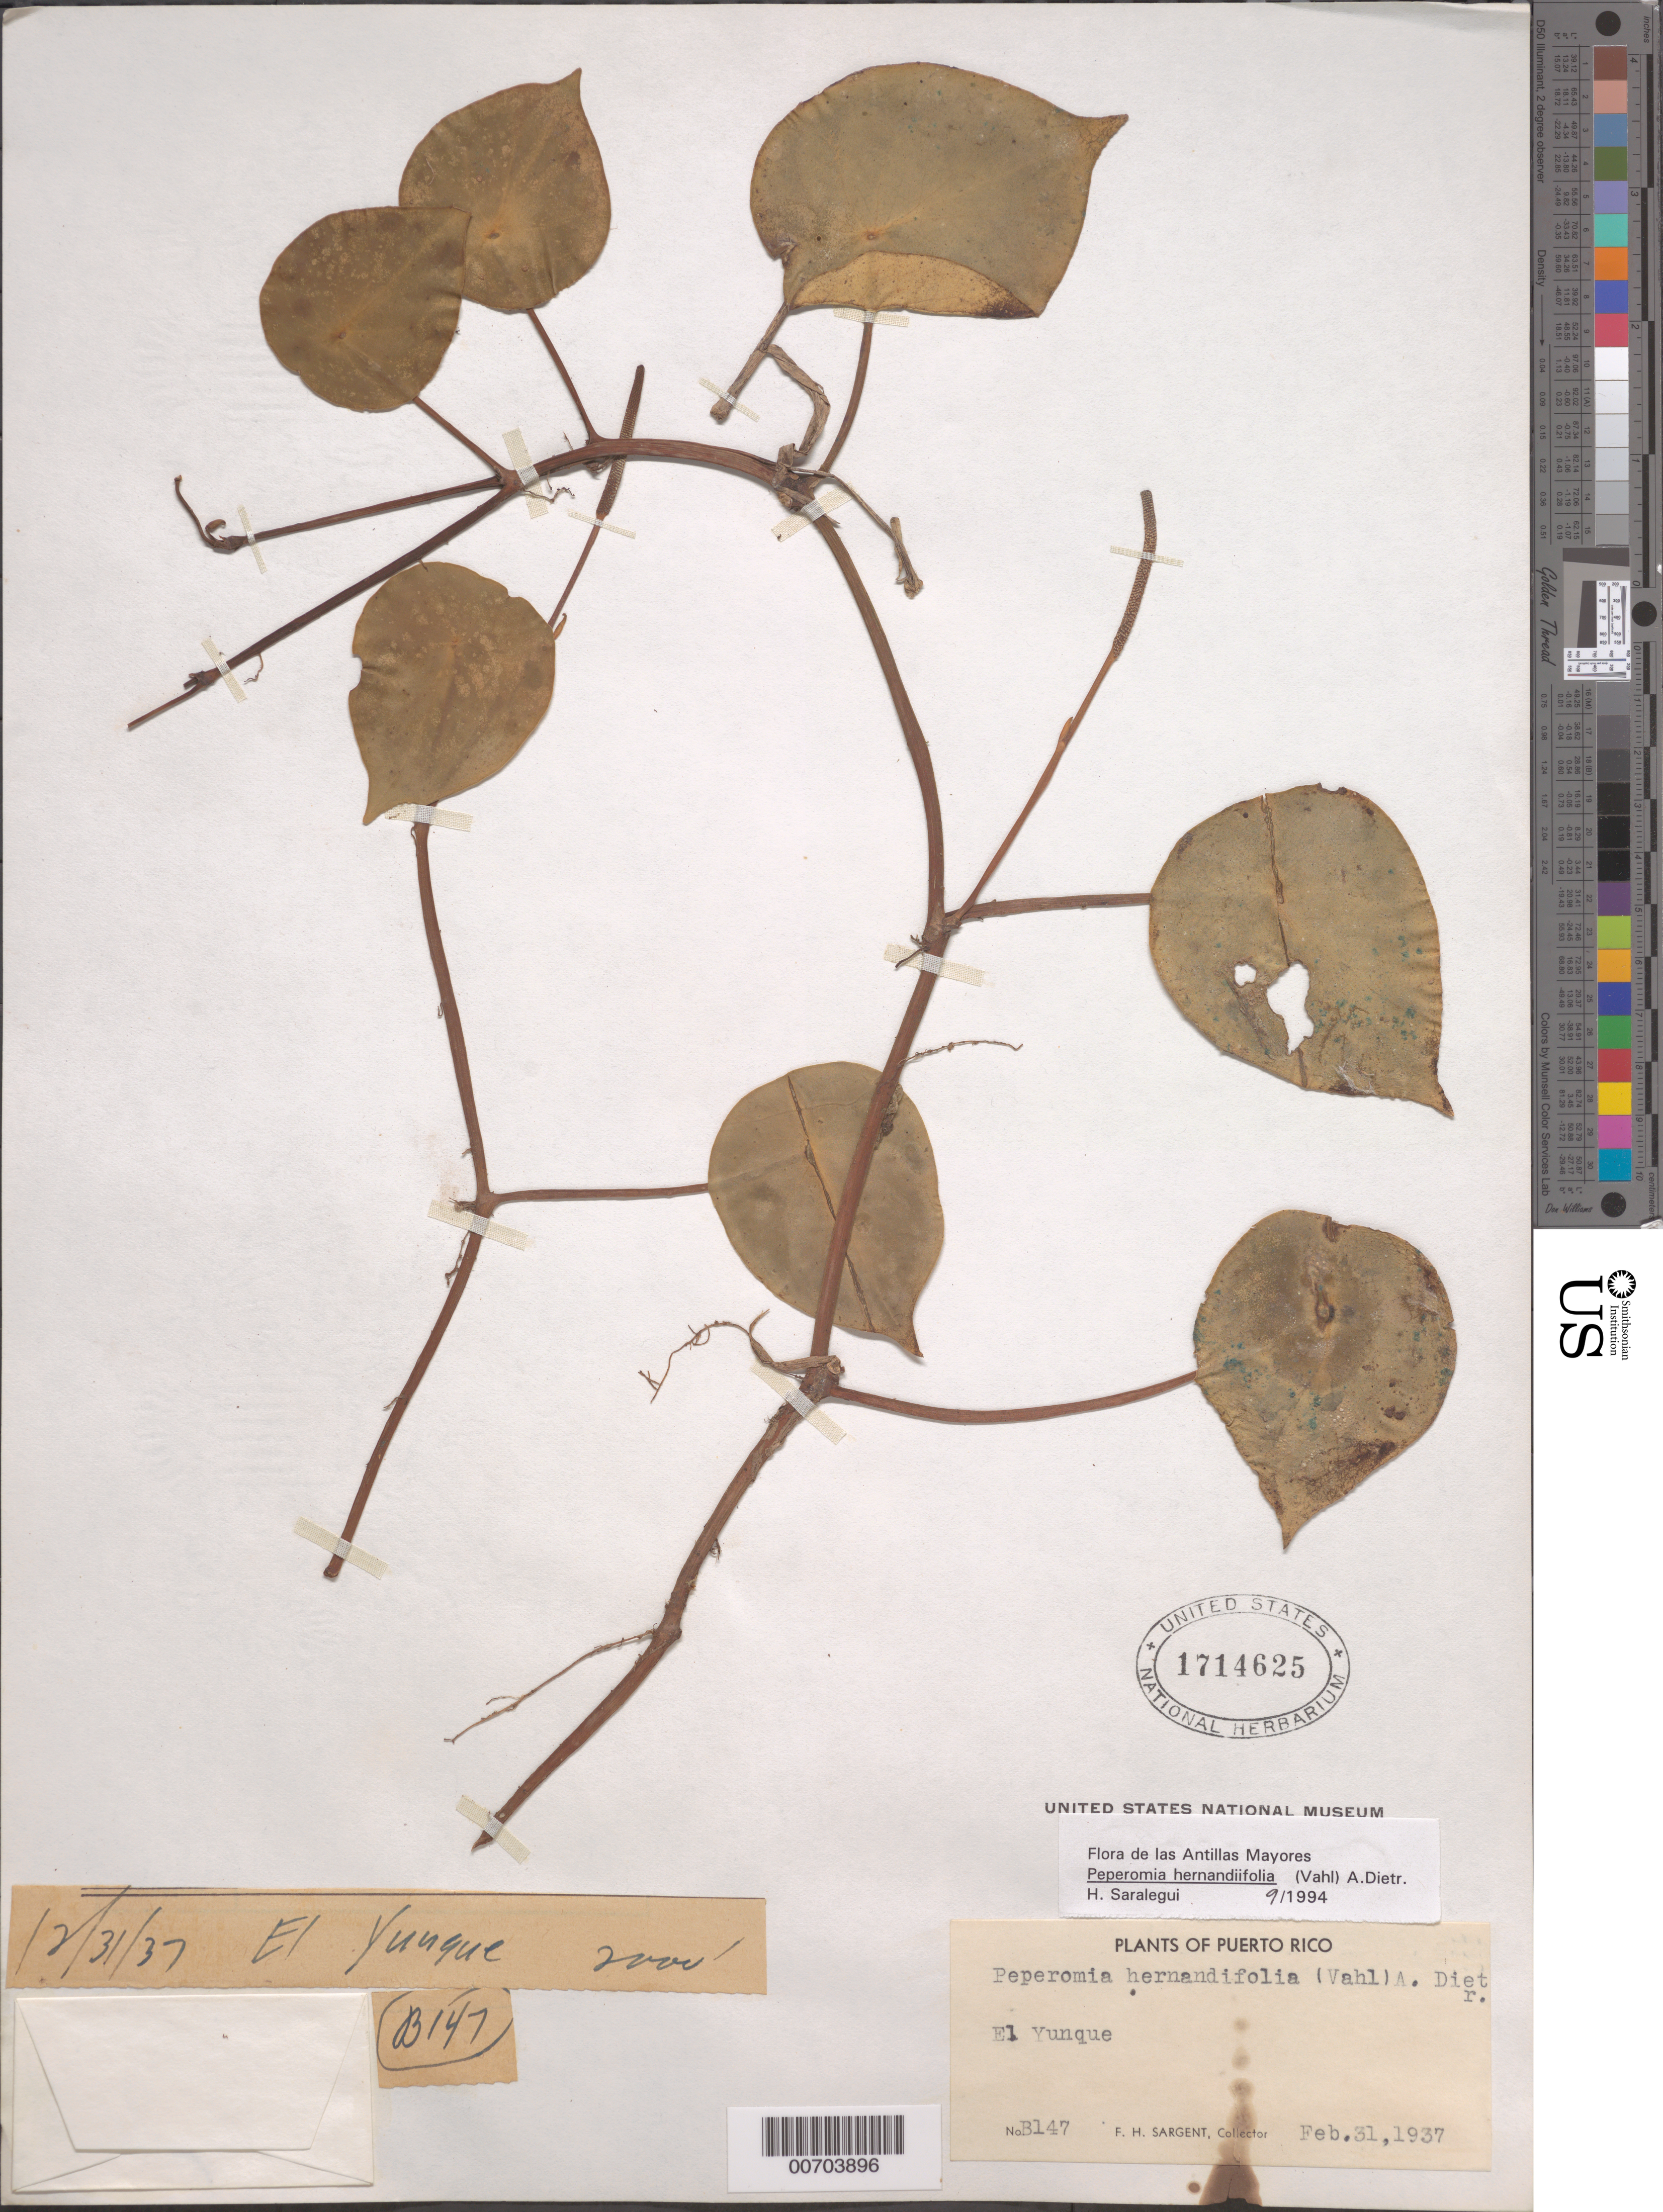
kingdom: Plantae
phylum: Tracheophyta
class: Magnoliopsida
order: Piperales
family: Piperaceae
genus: Peperomia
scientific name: Peperomia hernandiifolia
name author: (Vahl) A. Dietr.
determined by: Saralegui Boza, H.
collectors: F. H. Sargent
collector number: B 147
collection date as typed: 31 Feb 1937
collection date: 1937-02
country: Puerto Rico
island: Greater Antilles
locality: El Yunque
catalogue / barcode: US 1714625